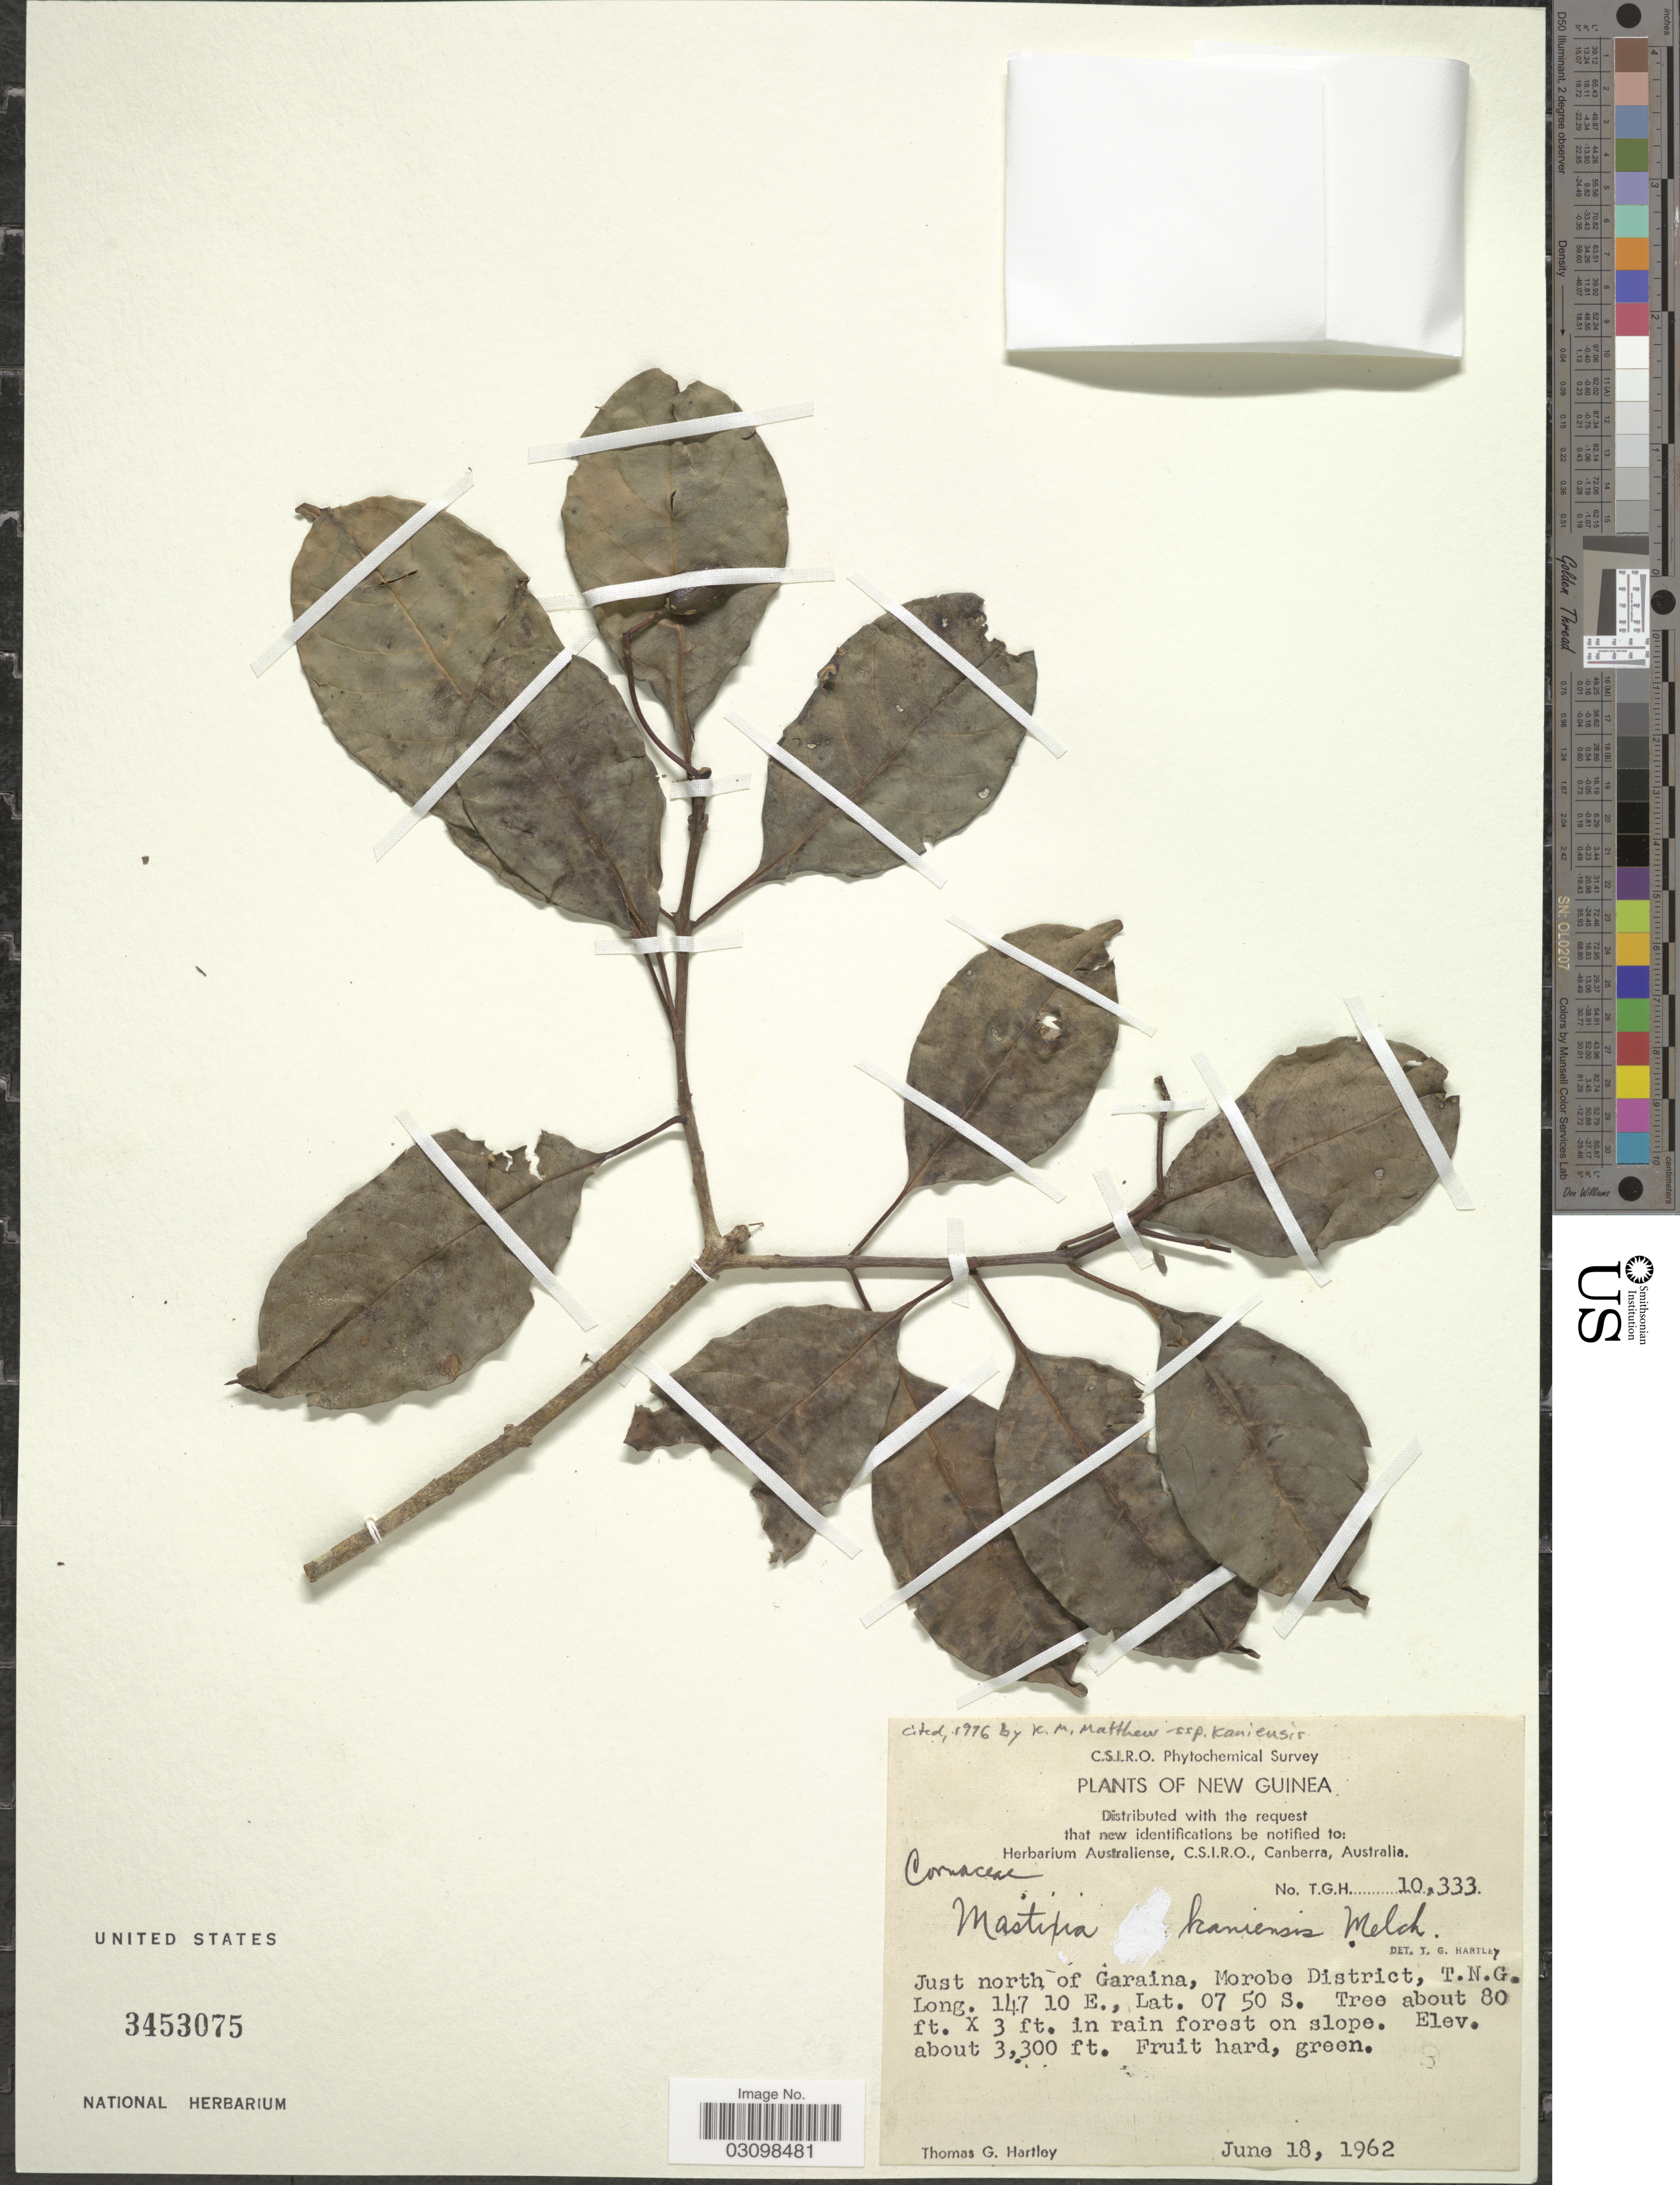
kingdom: Plantae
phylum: Tracheophyta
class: Magnoliopsida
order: Cornales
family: Nyssaceae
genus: Mastixia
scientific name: Mastixia kaniensis subsp. kaniensis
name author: Melch.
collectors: T. G. Hartley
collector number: TGH10333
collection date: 1962-06-18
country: Papua New Guinea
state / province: Morobe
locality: New Guinea. Just north of Garaina, Morobe District, T.N.G.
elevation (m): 1006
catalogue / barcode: US 3453075